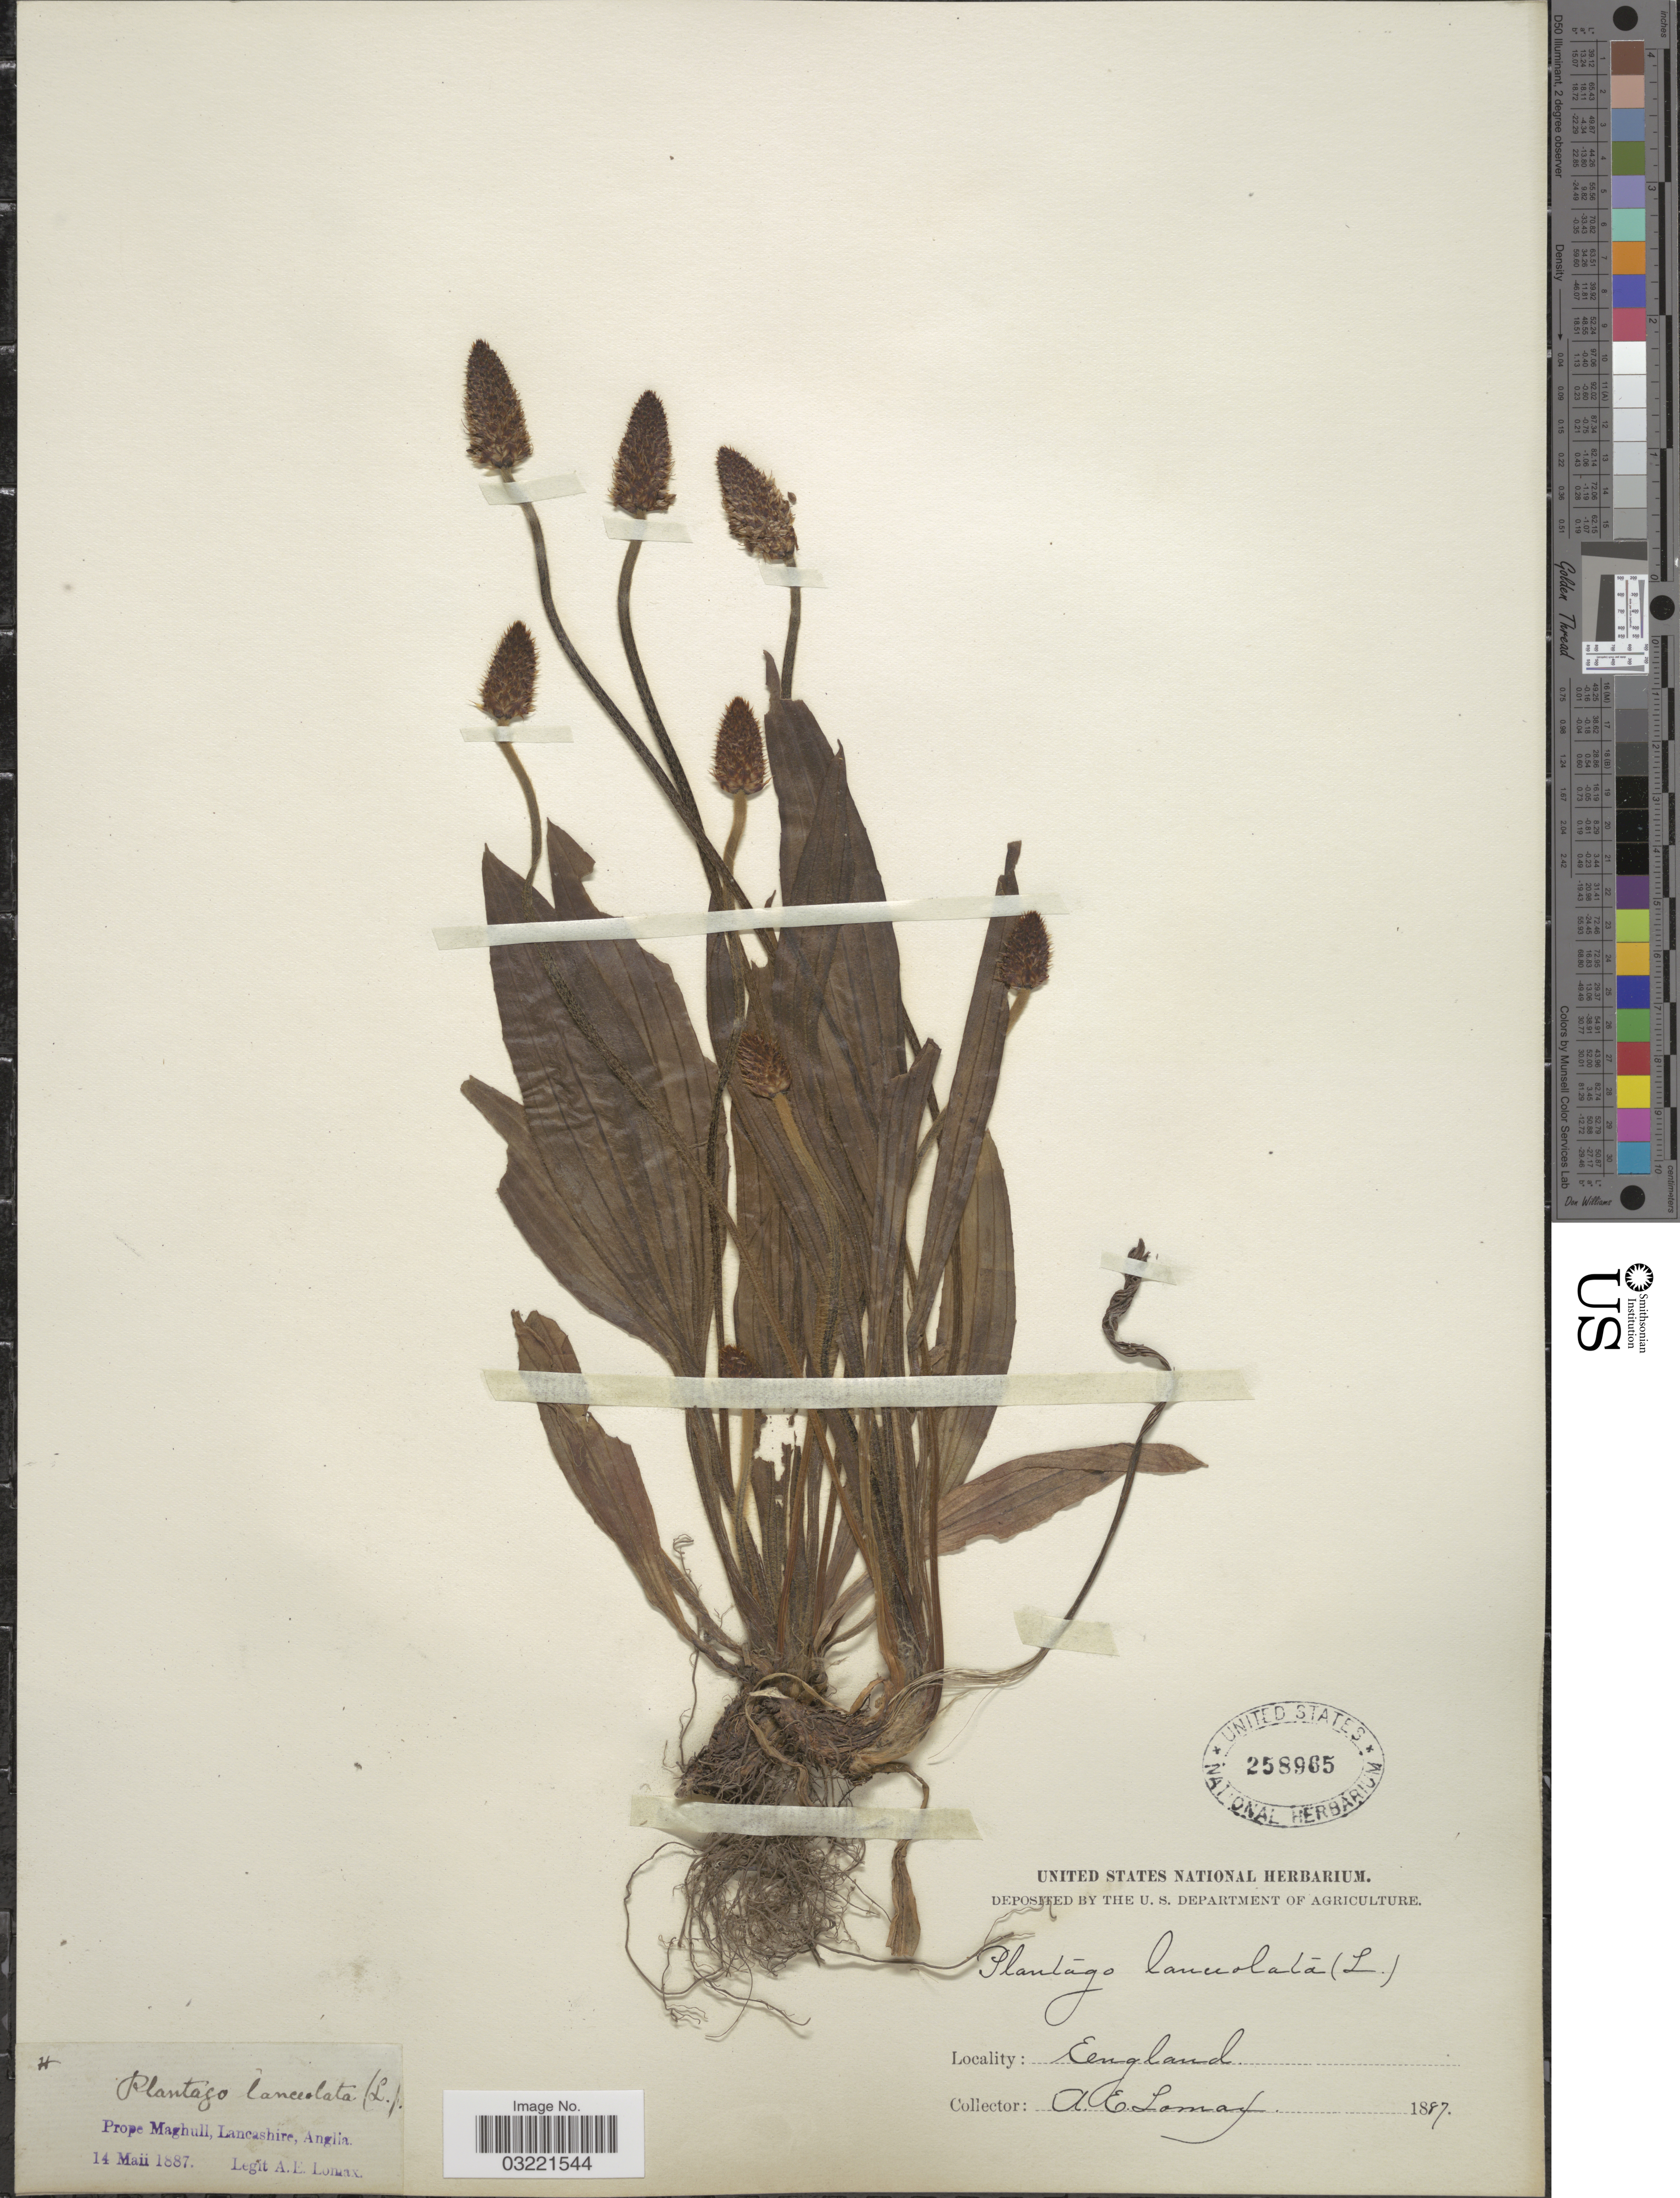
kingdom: Plantae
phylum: Tracheophyta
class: Magnoliopsida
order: Lamiales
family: Plantaginaceae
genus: Plantago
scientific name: Plantago lanceolata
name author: L.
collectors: A. Lomax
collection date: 1887-05-14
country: United Kingdom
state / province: England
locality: Prope Maghull, Lancashire, Anglia.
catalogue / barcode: US 258965